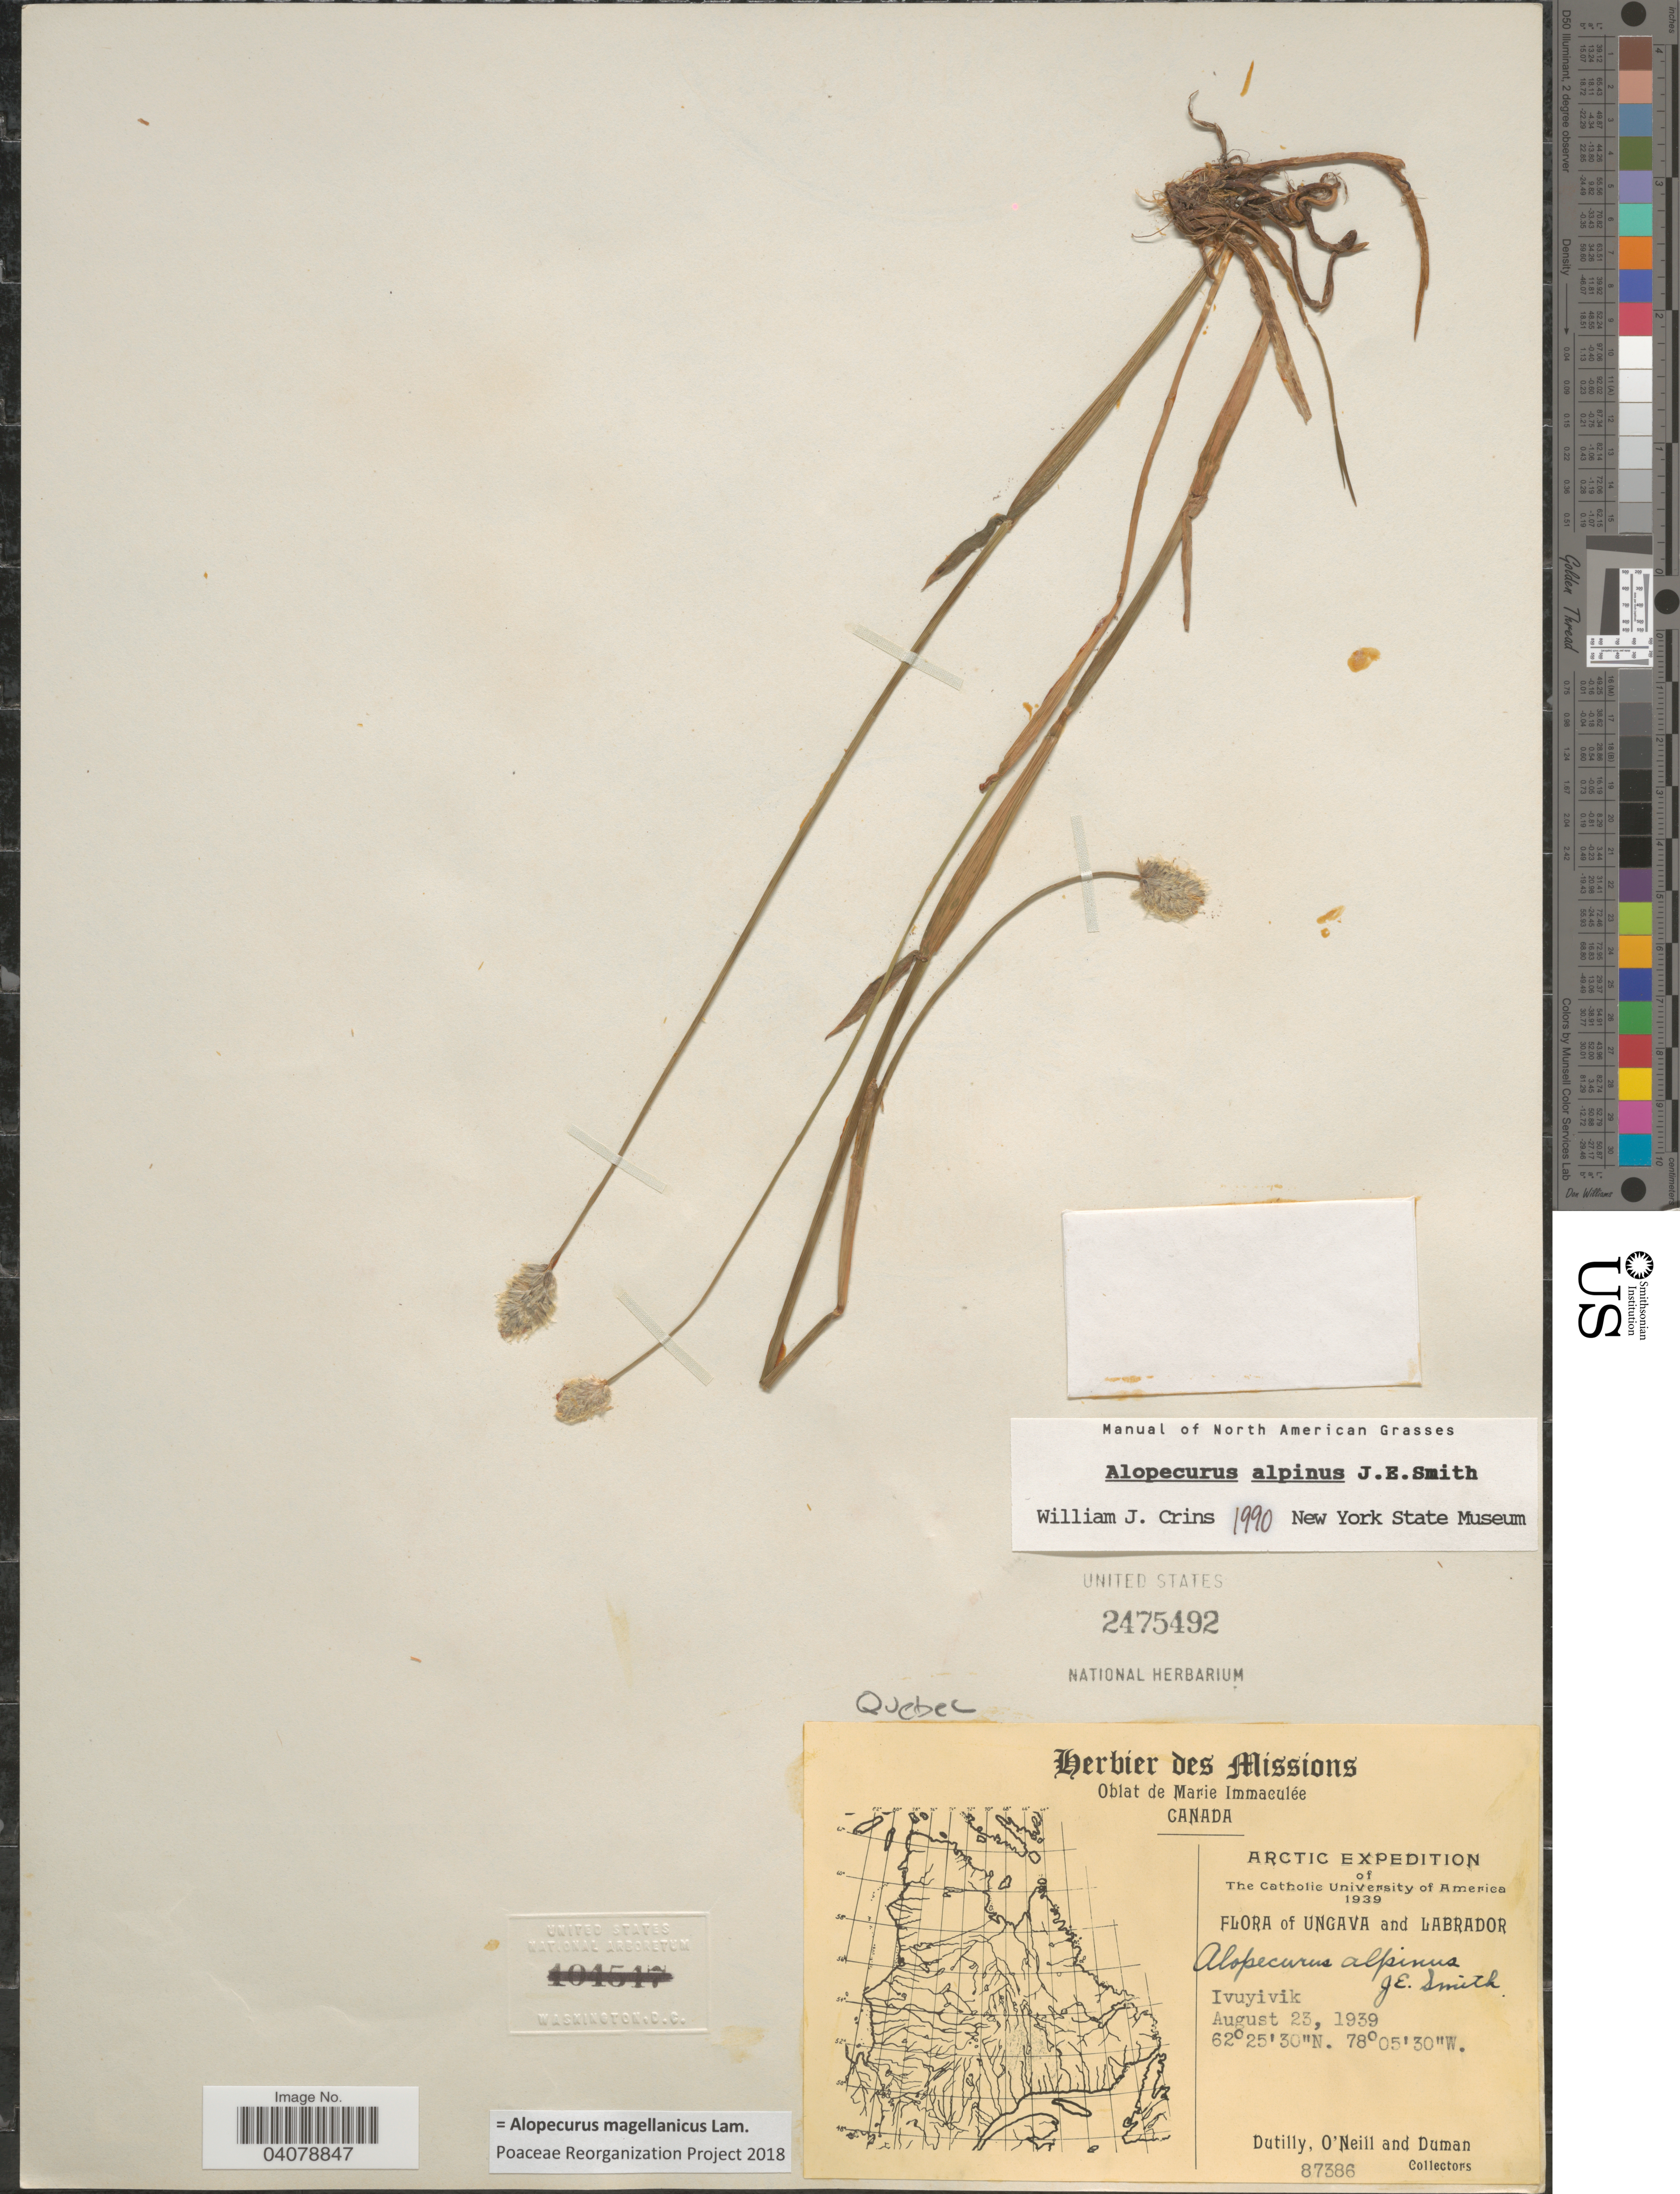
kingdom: Plantae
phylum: Tracheophyta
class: Liliopsida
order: Poales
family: Poaceae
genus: Alopecurus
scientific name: Alopecurus magellanicus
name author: Lam.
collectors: -. Dutilly, -. O'Neill & -. Duman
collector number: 87386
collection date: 1939-08-23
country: Canada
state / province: Quebec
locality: Quebec. Arctic Expedition of The Catholic University of America. Ungava and Labrador. Ivuyivik.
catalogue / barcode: US 2475492